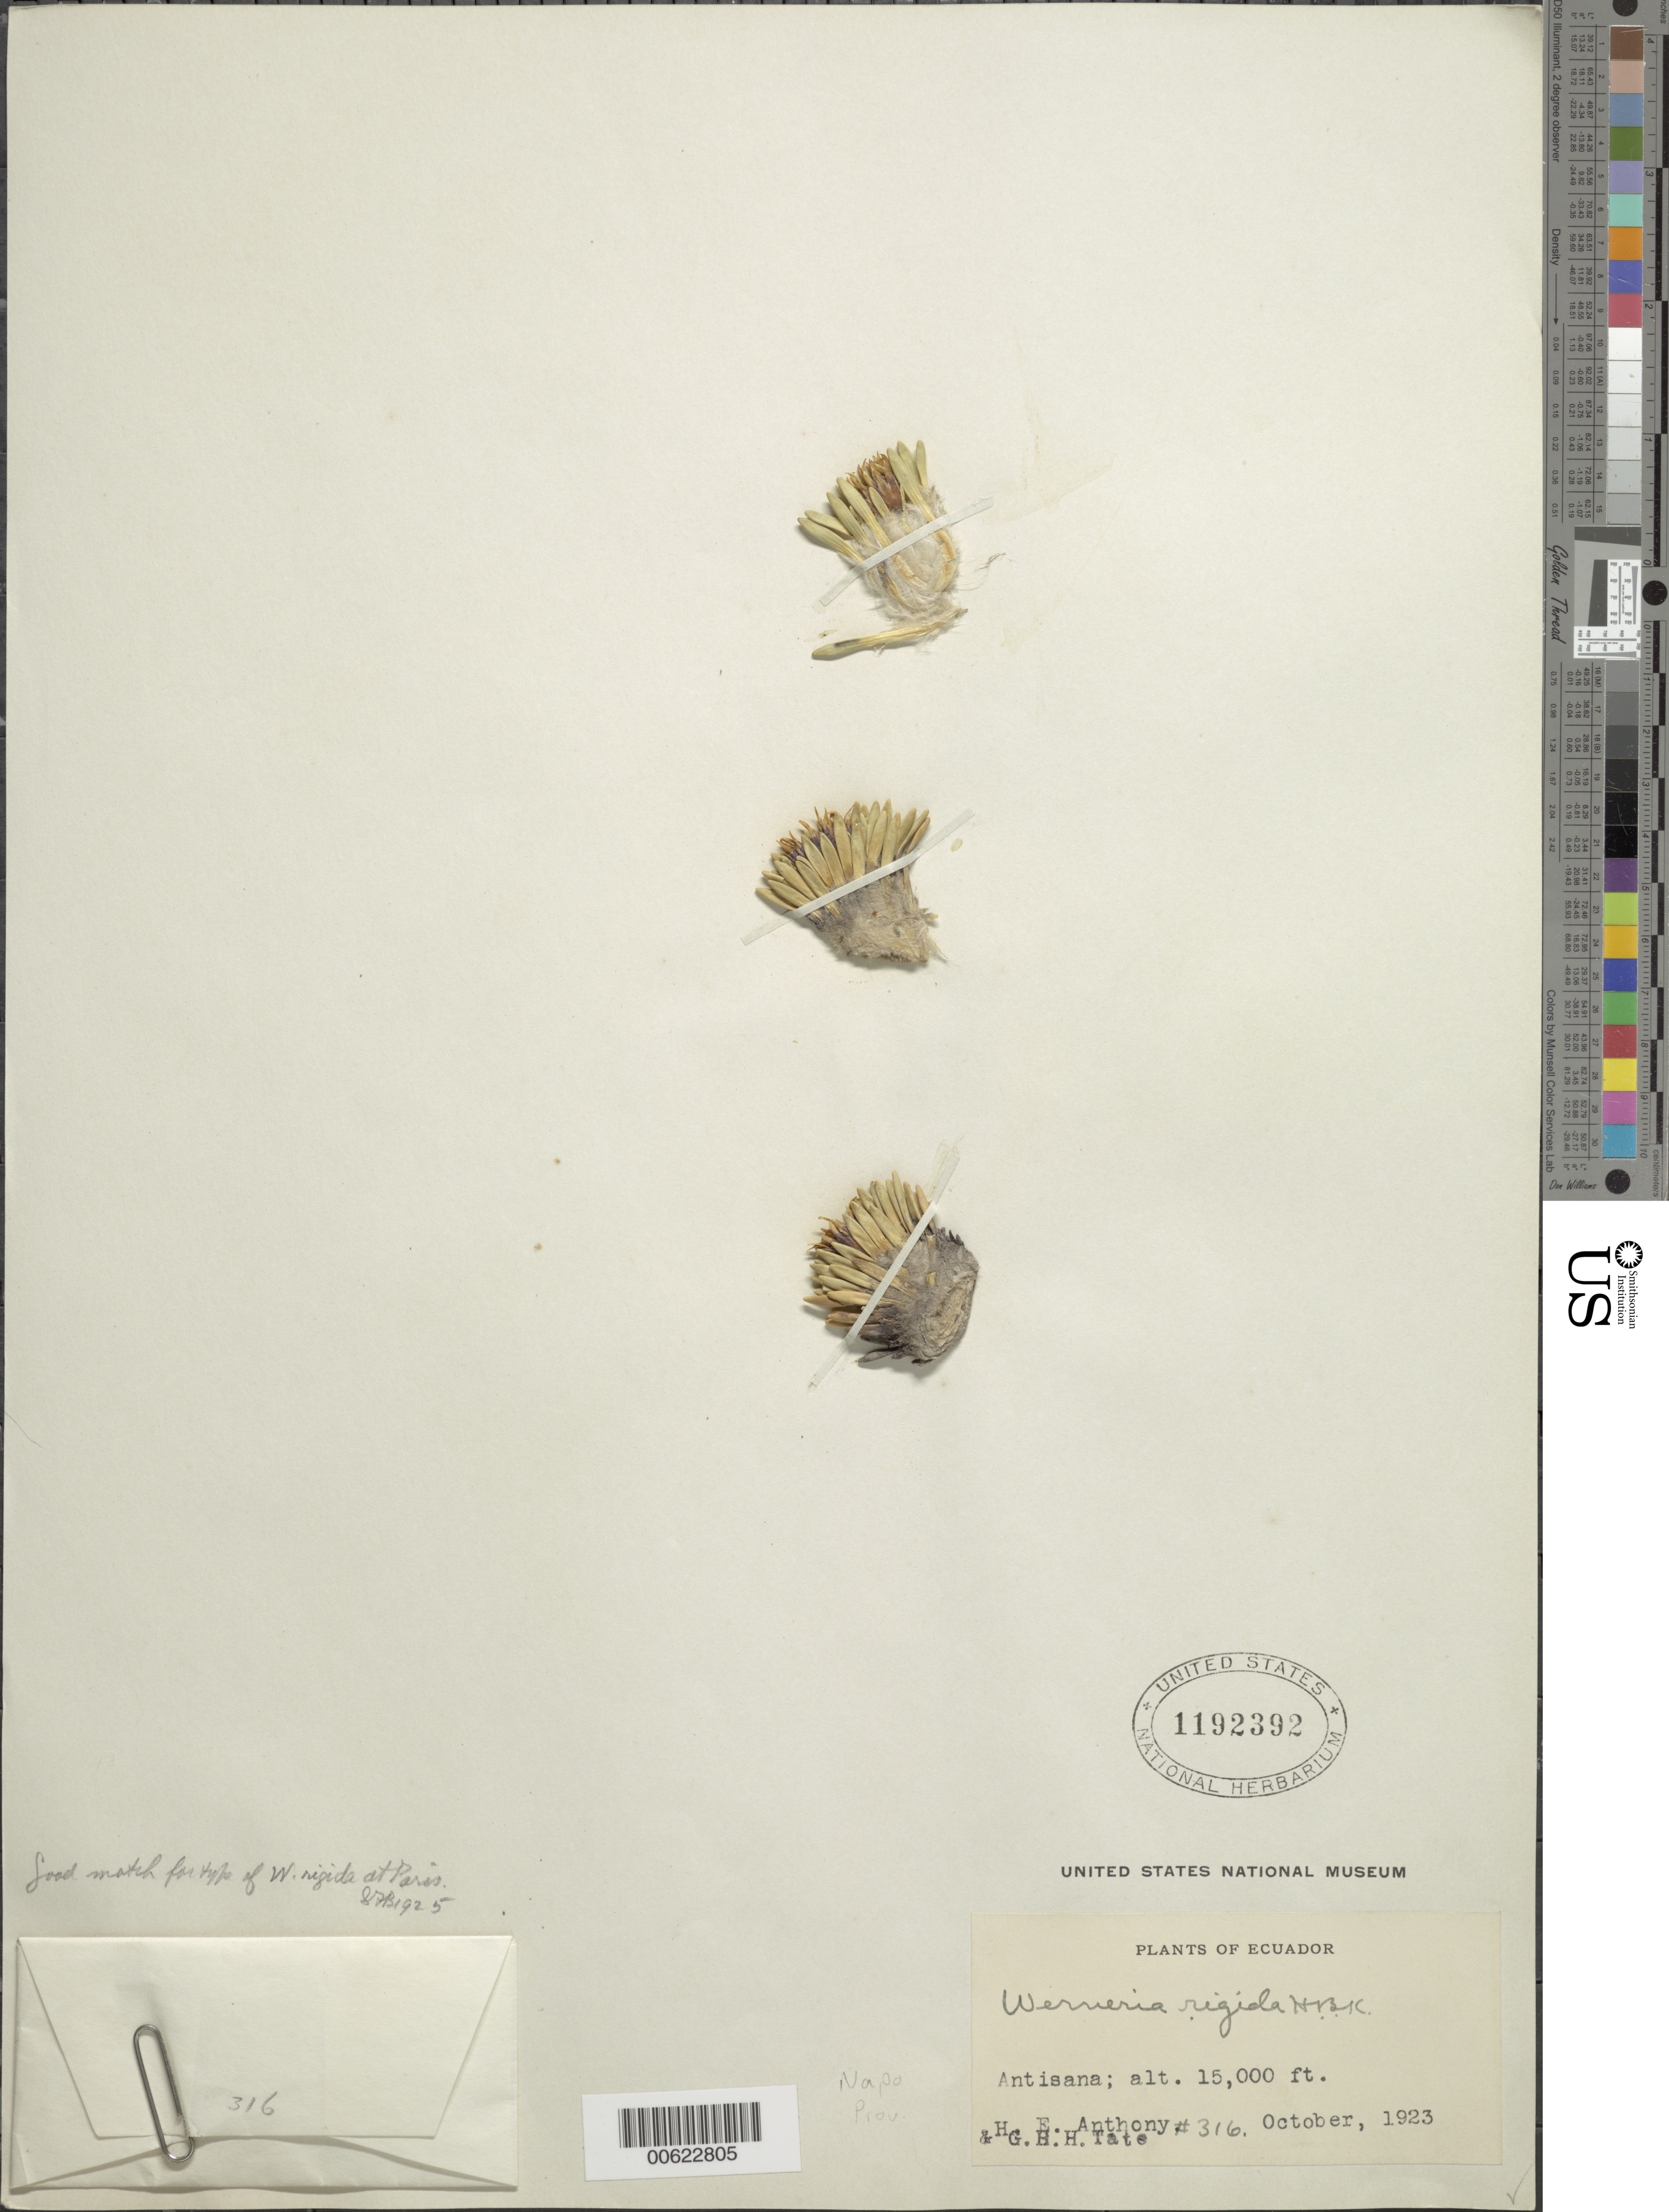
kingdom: Plantae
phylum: Tracheophyta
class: Magnoliopsida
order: Asterales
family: Asteraceae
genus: Xenophyllum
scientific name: Xenophyllum rigidum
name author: (Kunth) V.A. Funk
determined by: Funk, Vicki A., (BOT), Smithsonian Institution - National Museum of Natural History (UNITED STATES)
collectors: H. E. Anthony & H. Tate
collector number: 316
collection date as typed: Oct 1923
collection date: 1923-10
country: Ecuador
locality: Antisana.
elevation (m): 4572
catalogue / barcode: US 1192392